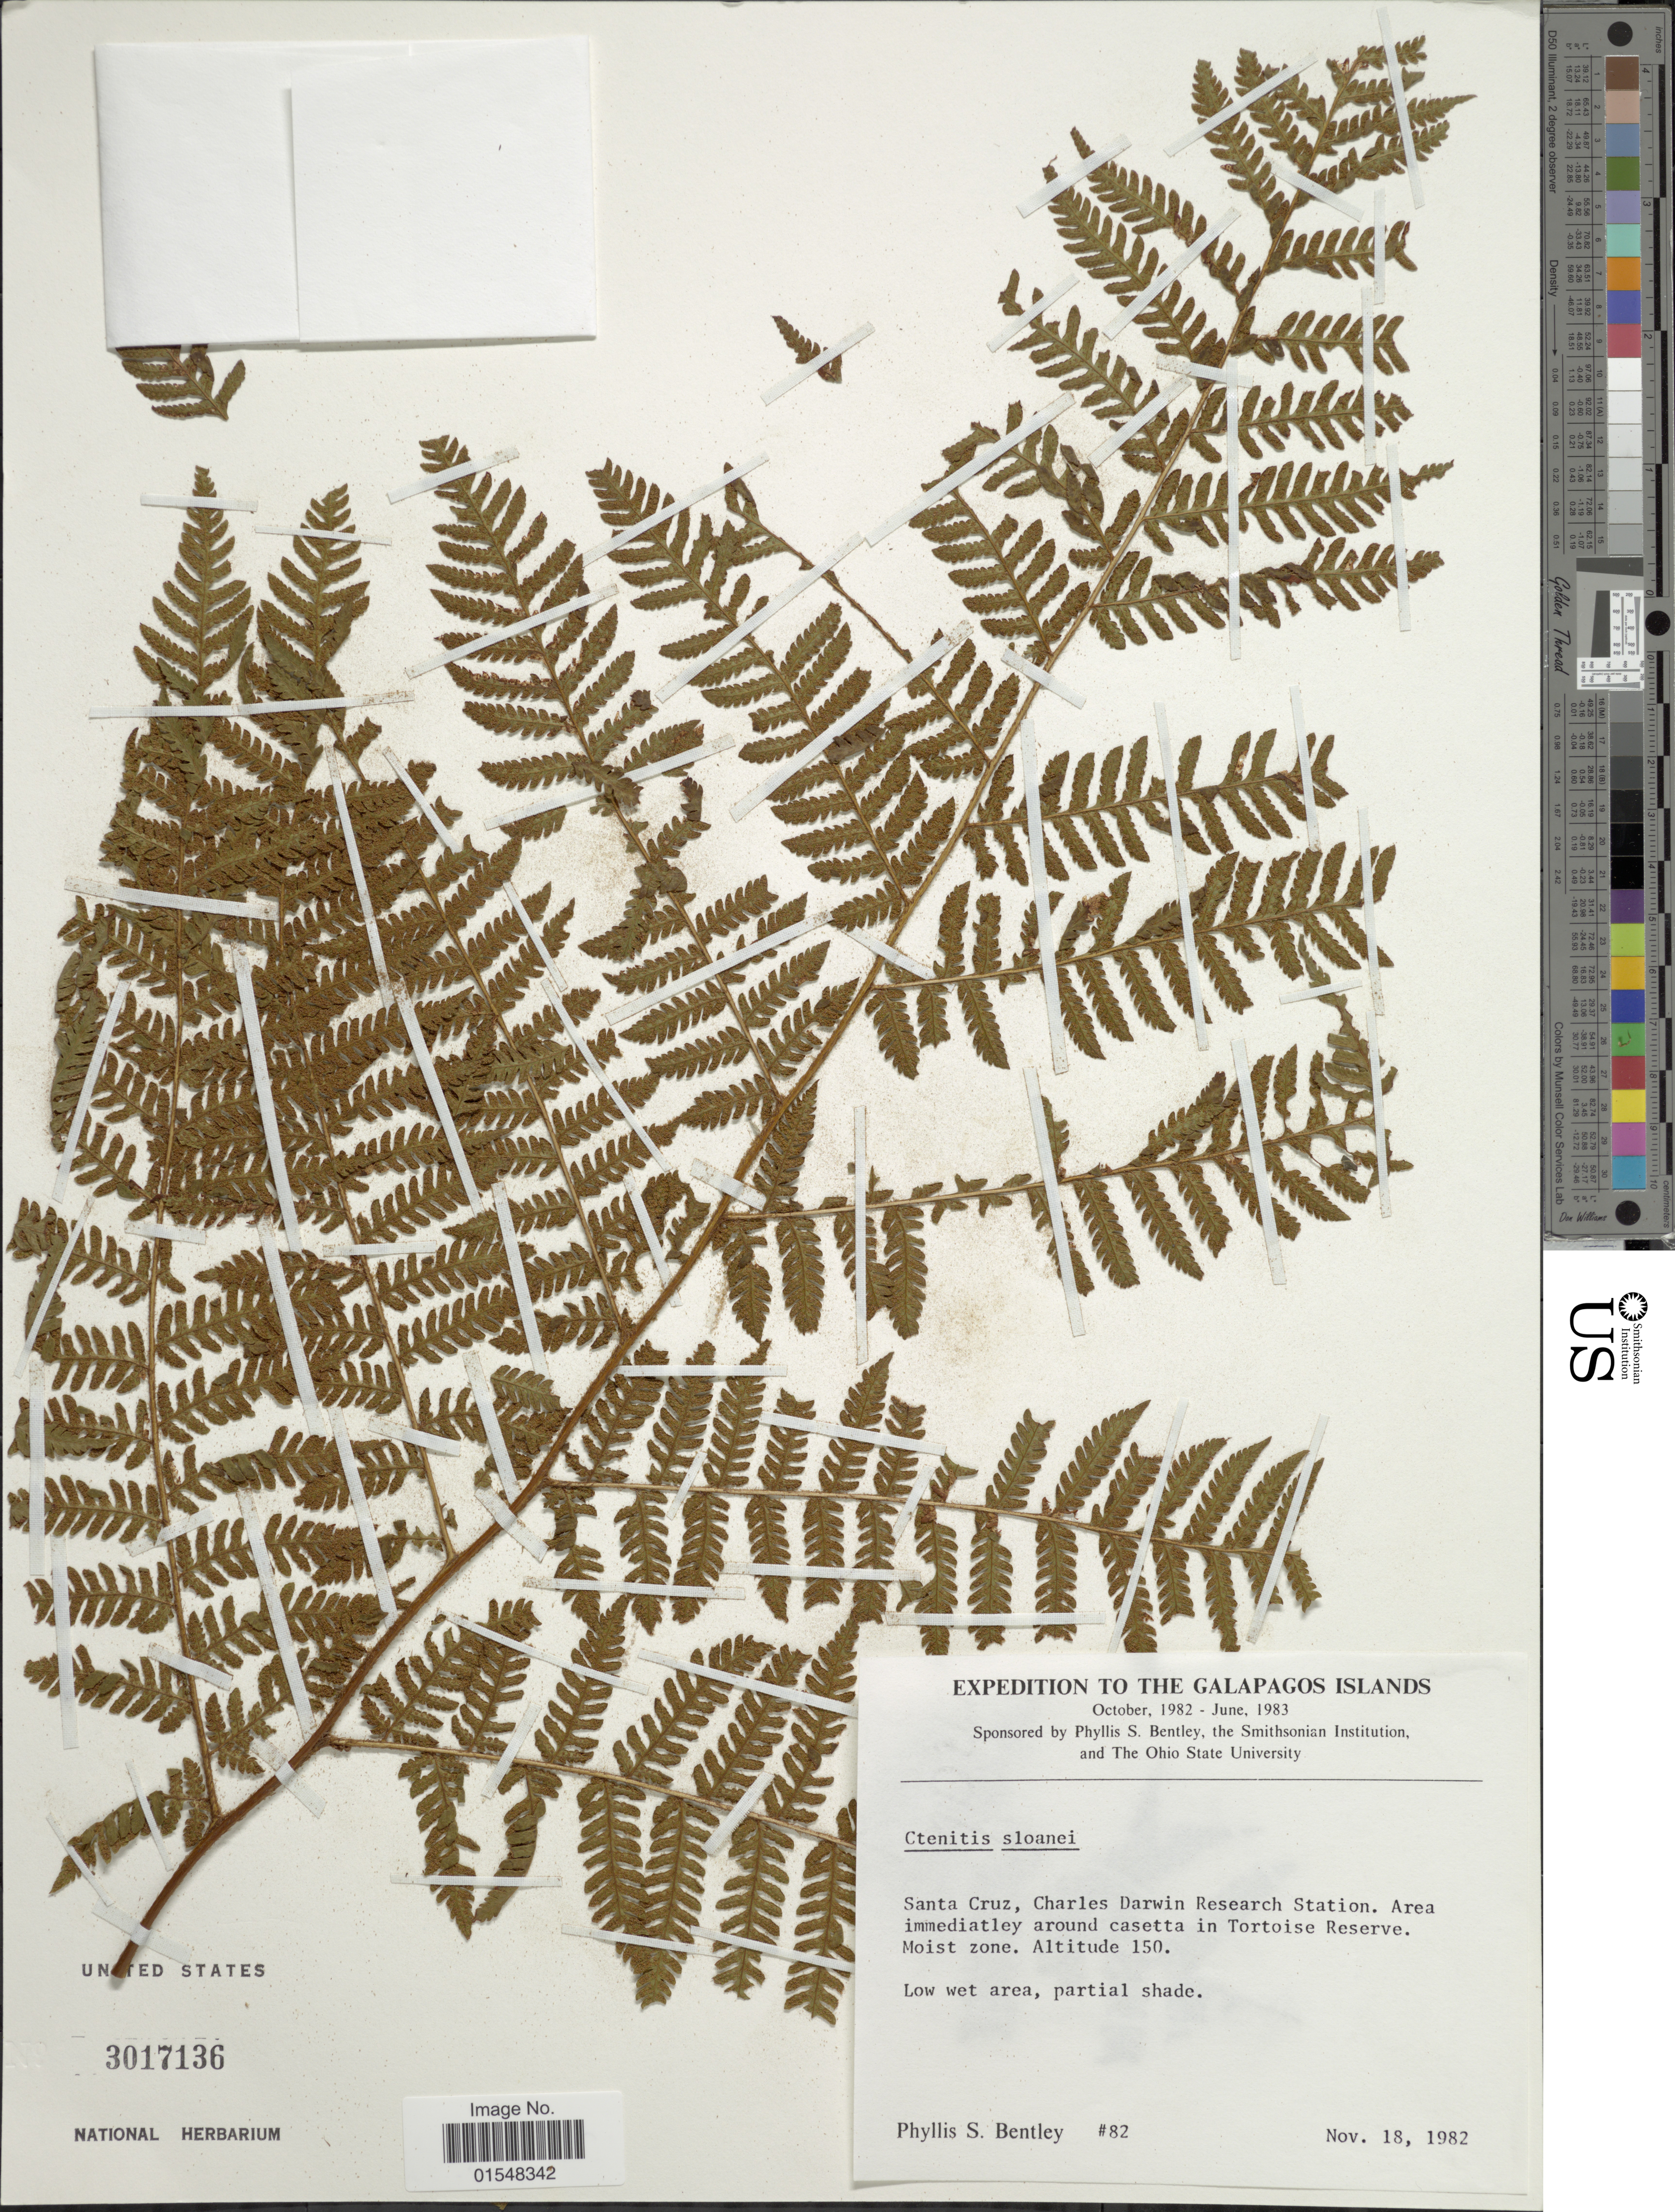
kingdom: Plantae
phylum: Tracheophyta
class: Polypodiopsida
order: Polypodiales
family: Dryopteridaceae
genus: Ctenitis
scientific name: Ctenitis sloanei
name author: (Poepp. ex Spreng.) C.V. Morton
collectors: P. S. Bentley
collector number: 82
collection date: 1982-11-18/1983-06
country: Ecuador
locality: Galapagos Islands, Charles Darwin Research Station, area immediatley around casetta in Tortoise Reserve.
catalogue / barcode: US 3017136